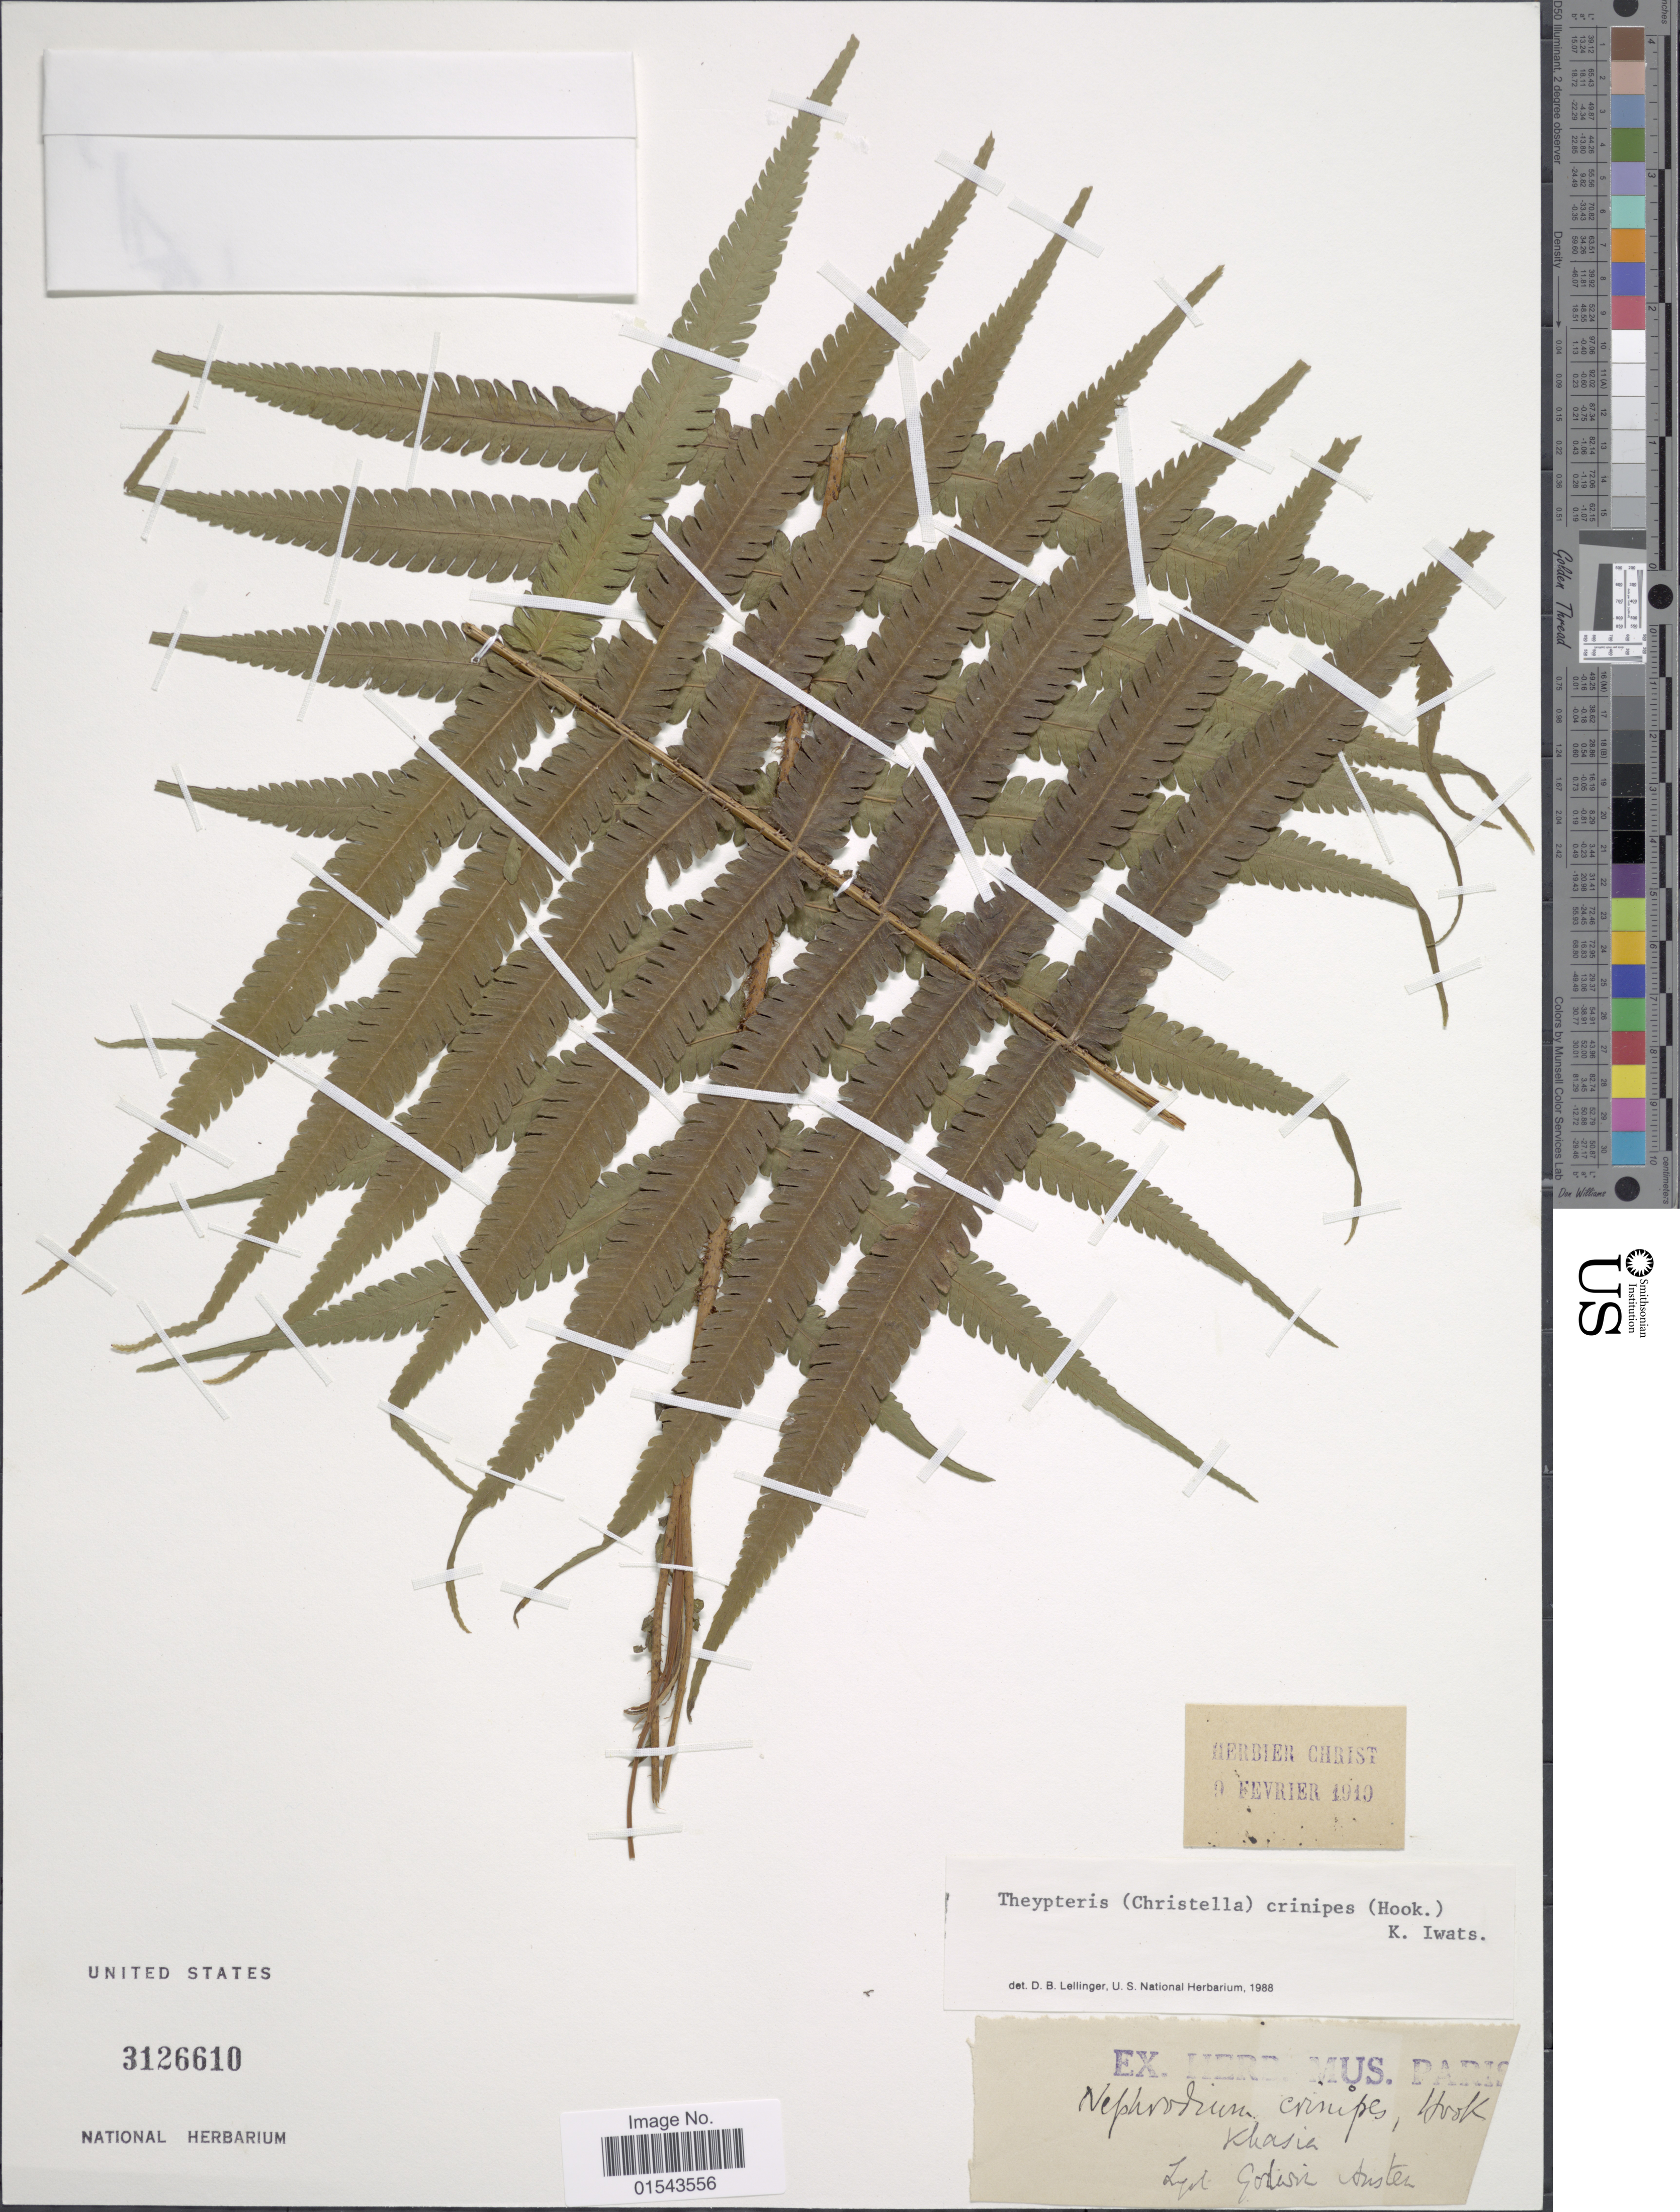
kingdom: Plantae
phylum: Tracheophyta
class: Polypodiopsida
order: Polypodiales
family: Thelypteridaceae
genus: Christella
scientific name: Christella crinipes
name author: (Hook.) Holttum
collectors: G. Austen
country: India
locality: Khasia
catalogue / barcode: US 3126610